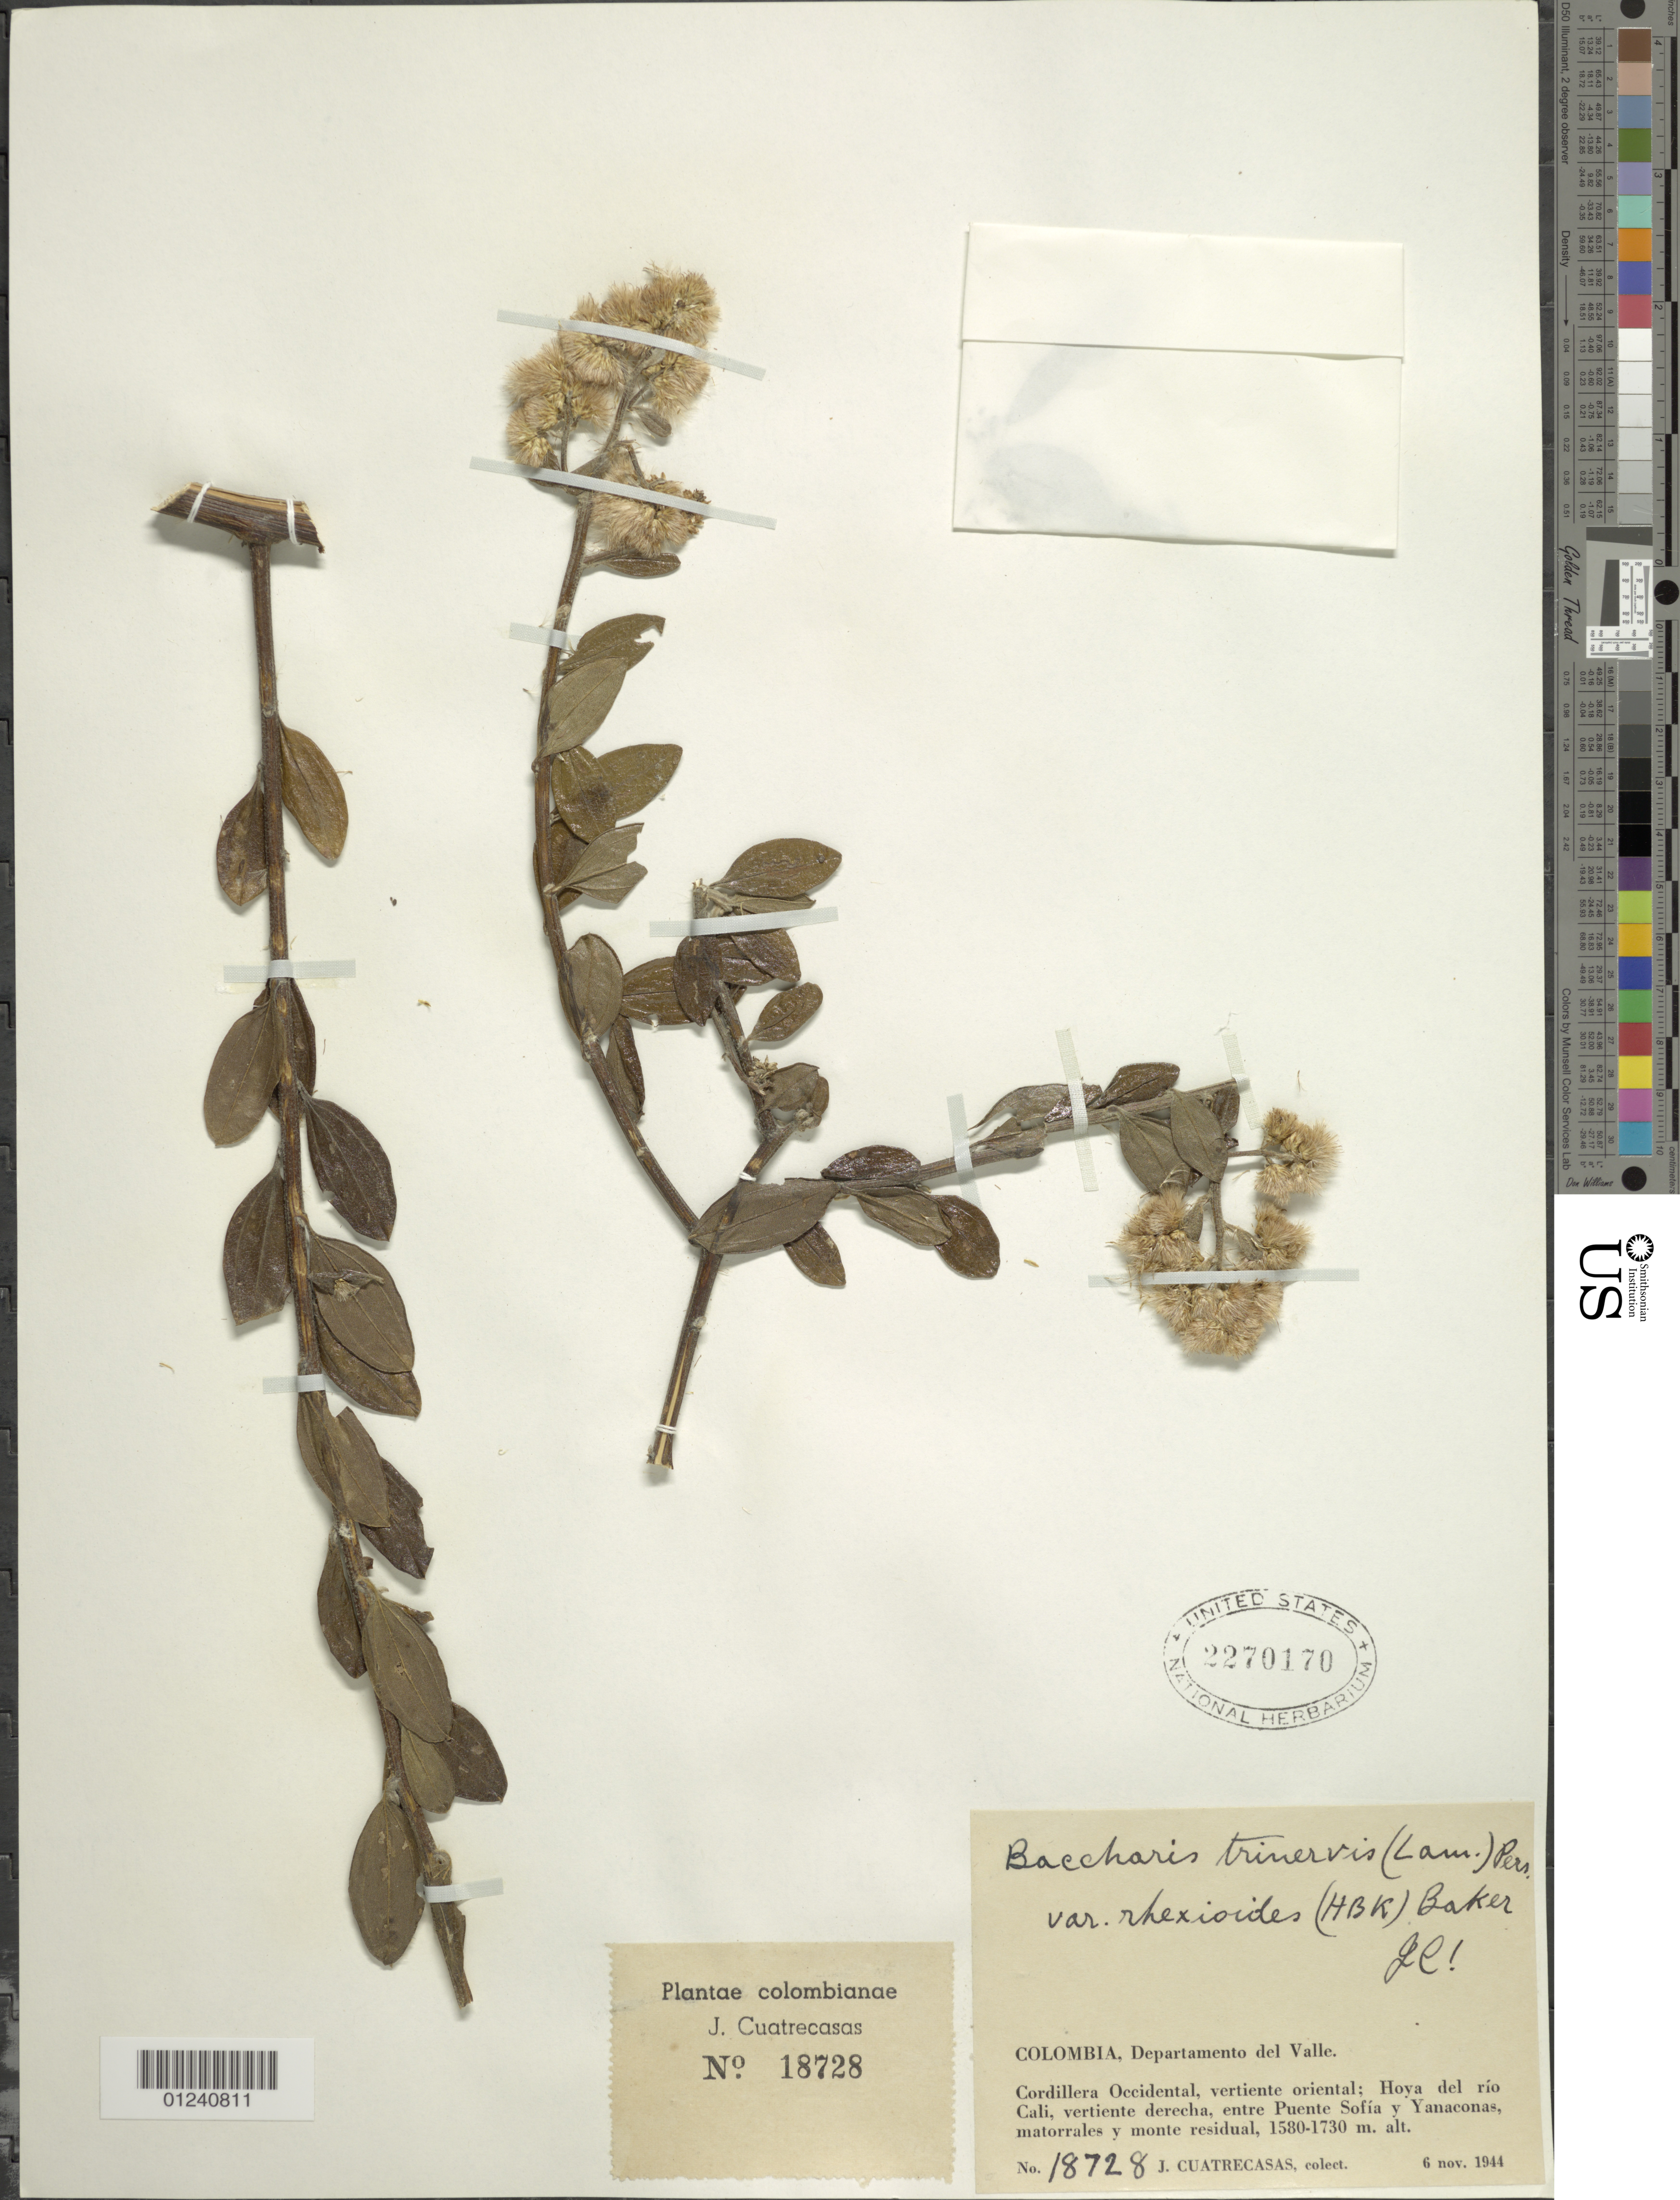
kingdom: Plantae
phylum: Tracheophyta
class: Magnoliopsida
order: Asterales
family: Asteraceae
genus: Baccharis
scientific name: Baccharis trinervis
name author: (Lam.) Pers.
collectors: J. Cuatrecasas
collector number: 18728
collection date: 1944-11-06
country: Colombia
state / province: Valle del Cauca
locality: Cordillera Occidental, vertiente oriental; Hoya del río Cali, vertiente derecha, entre Puente Sofía y Yanaconas, matorrales y monte residual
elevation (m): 1580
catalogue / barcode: US 2270170